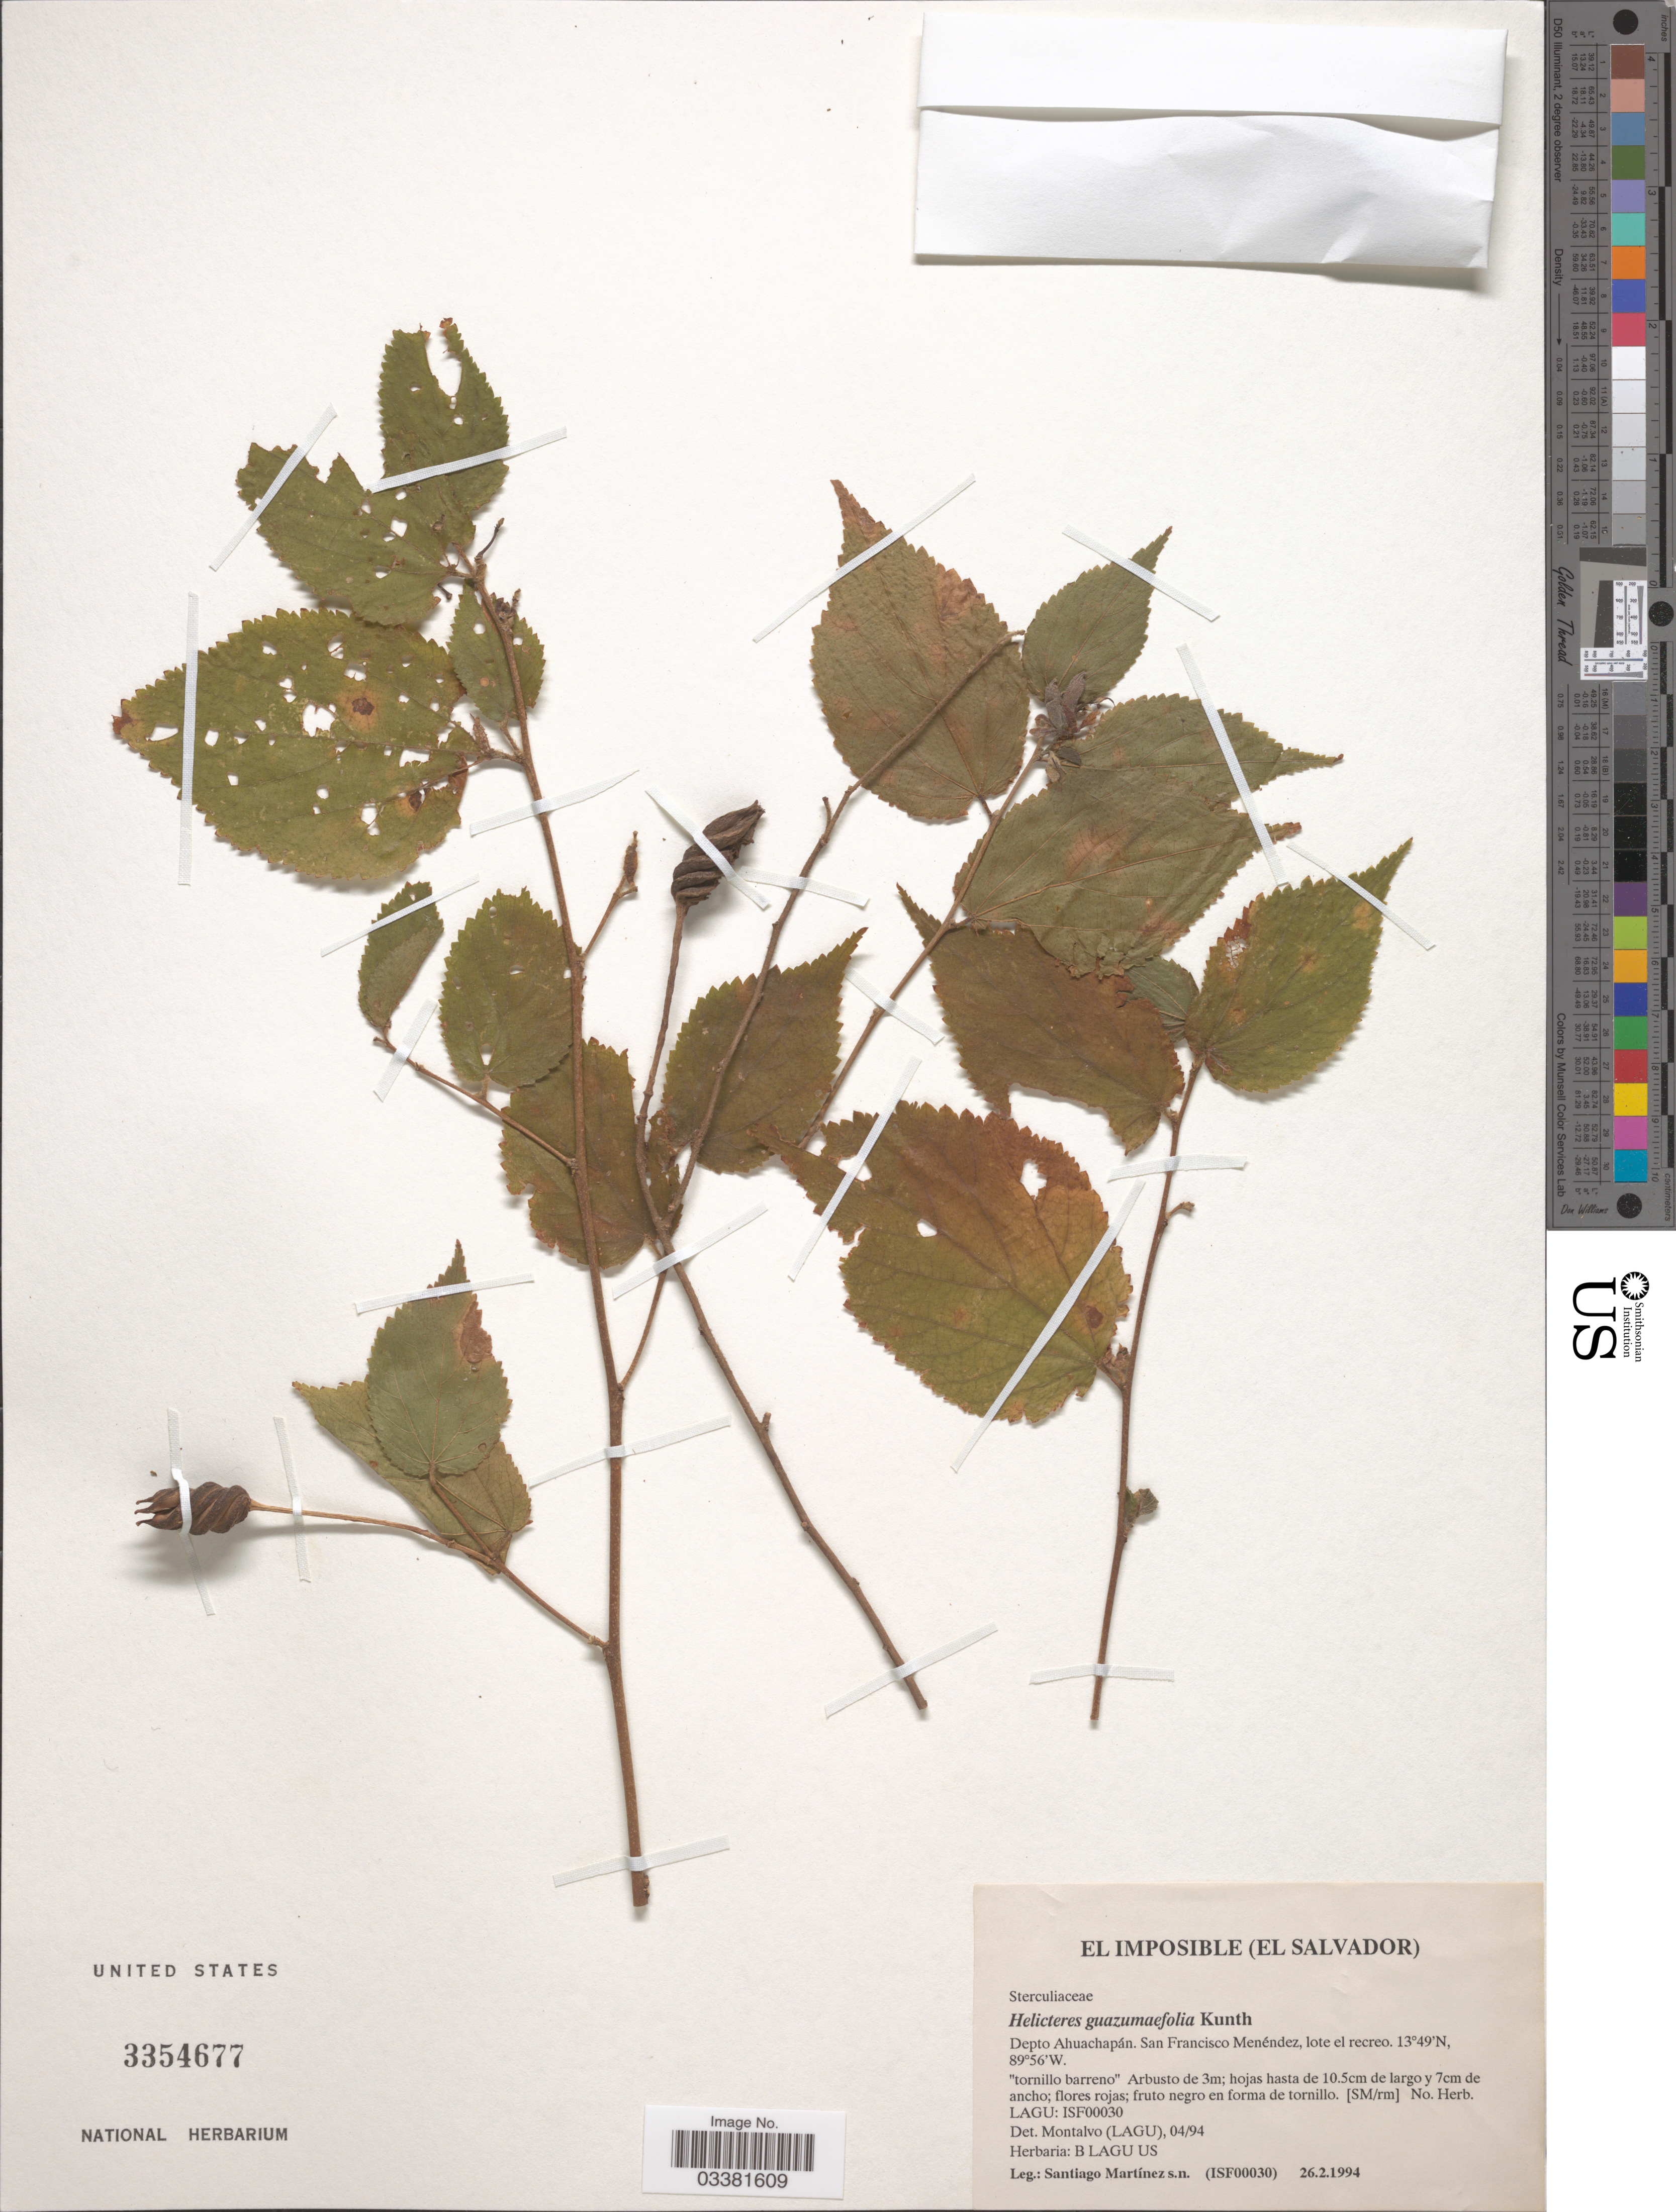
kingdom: Plantae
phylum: Tracheophyta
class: Magnoliopsida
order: Malvales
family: Malvaceae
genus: Helicteres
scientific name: Helicteres guazumifolia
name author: Kunth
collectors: S. Martinez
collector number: s.n.?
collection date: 1994-02-26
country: El Salvador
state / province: Ahuachapan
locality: El Imposible. Depto. Ahuachapán. San Francisco Menéndez, lote el recreo.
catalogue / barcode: US 3354677